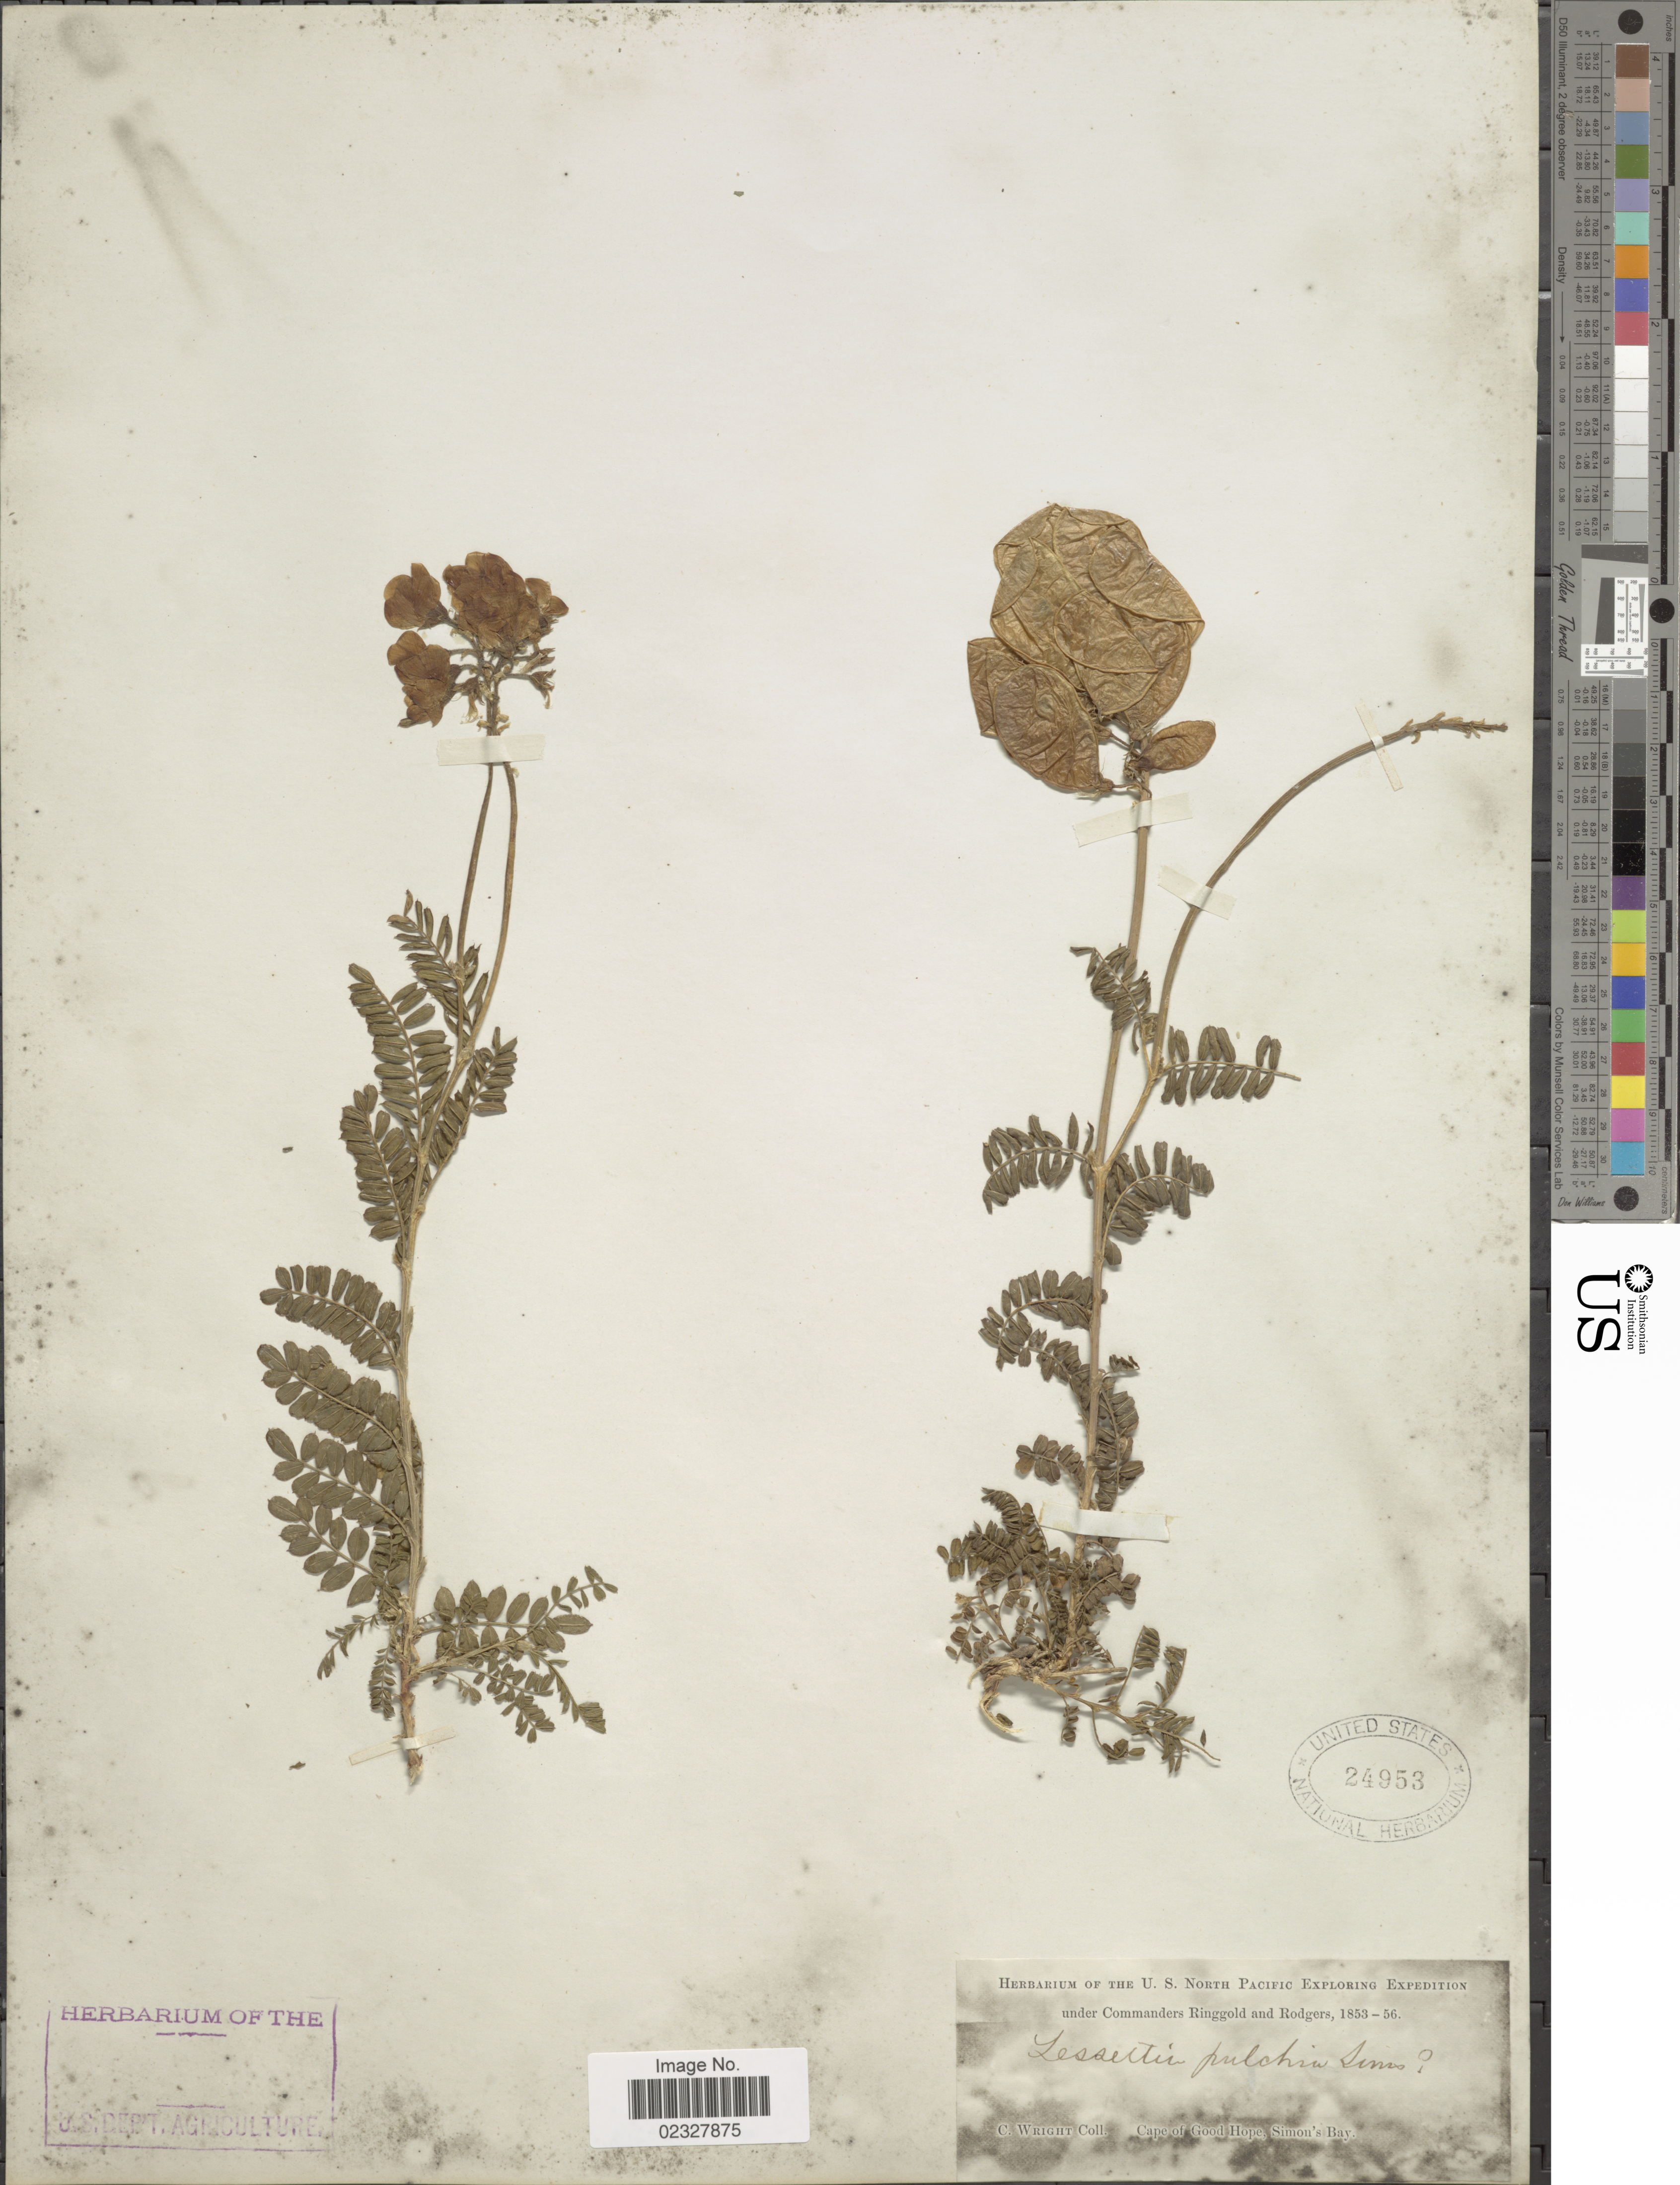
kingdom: Plantae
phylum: Tracheophyta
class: Magnoliopsida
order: Fabales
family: Fabaceae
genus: Lessertia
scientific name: Lessertia pulchra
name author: Sims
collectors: C. Wright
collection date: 1853/1856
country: South Africa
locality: Cape of Good Hope, Simon's Bay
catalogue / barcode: US 24953